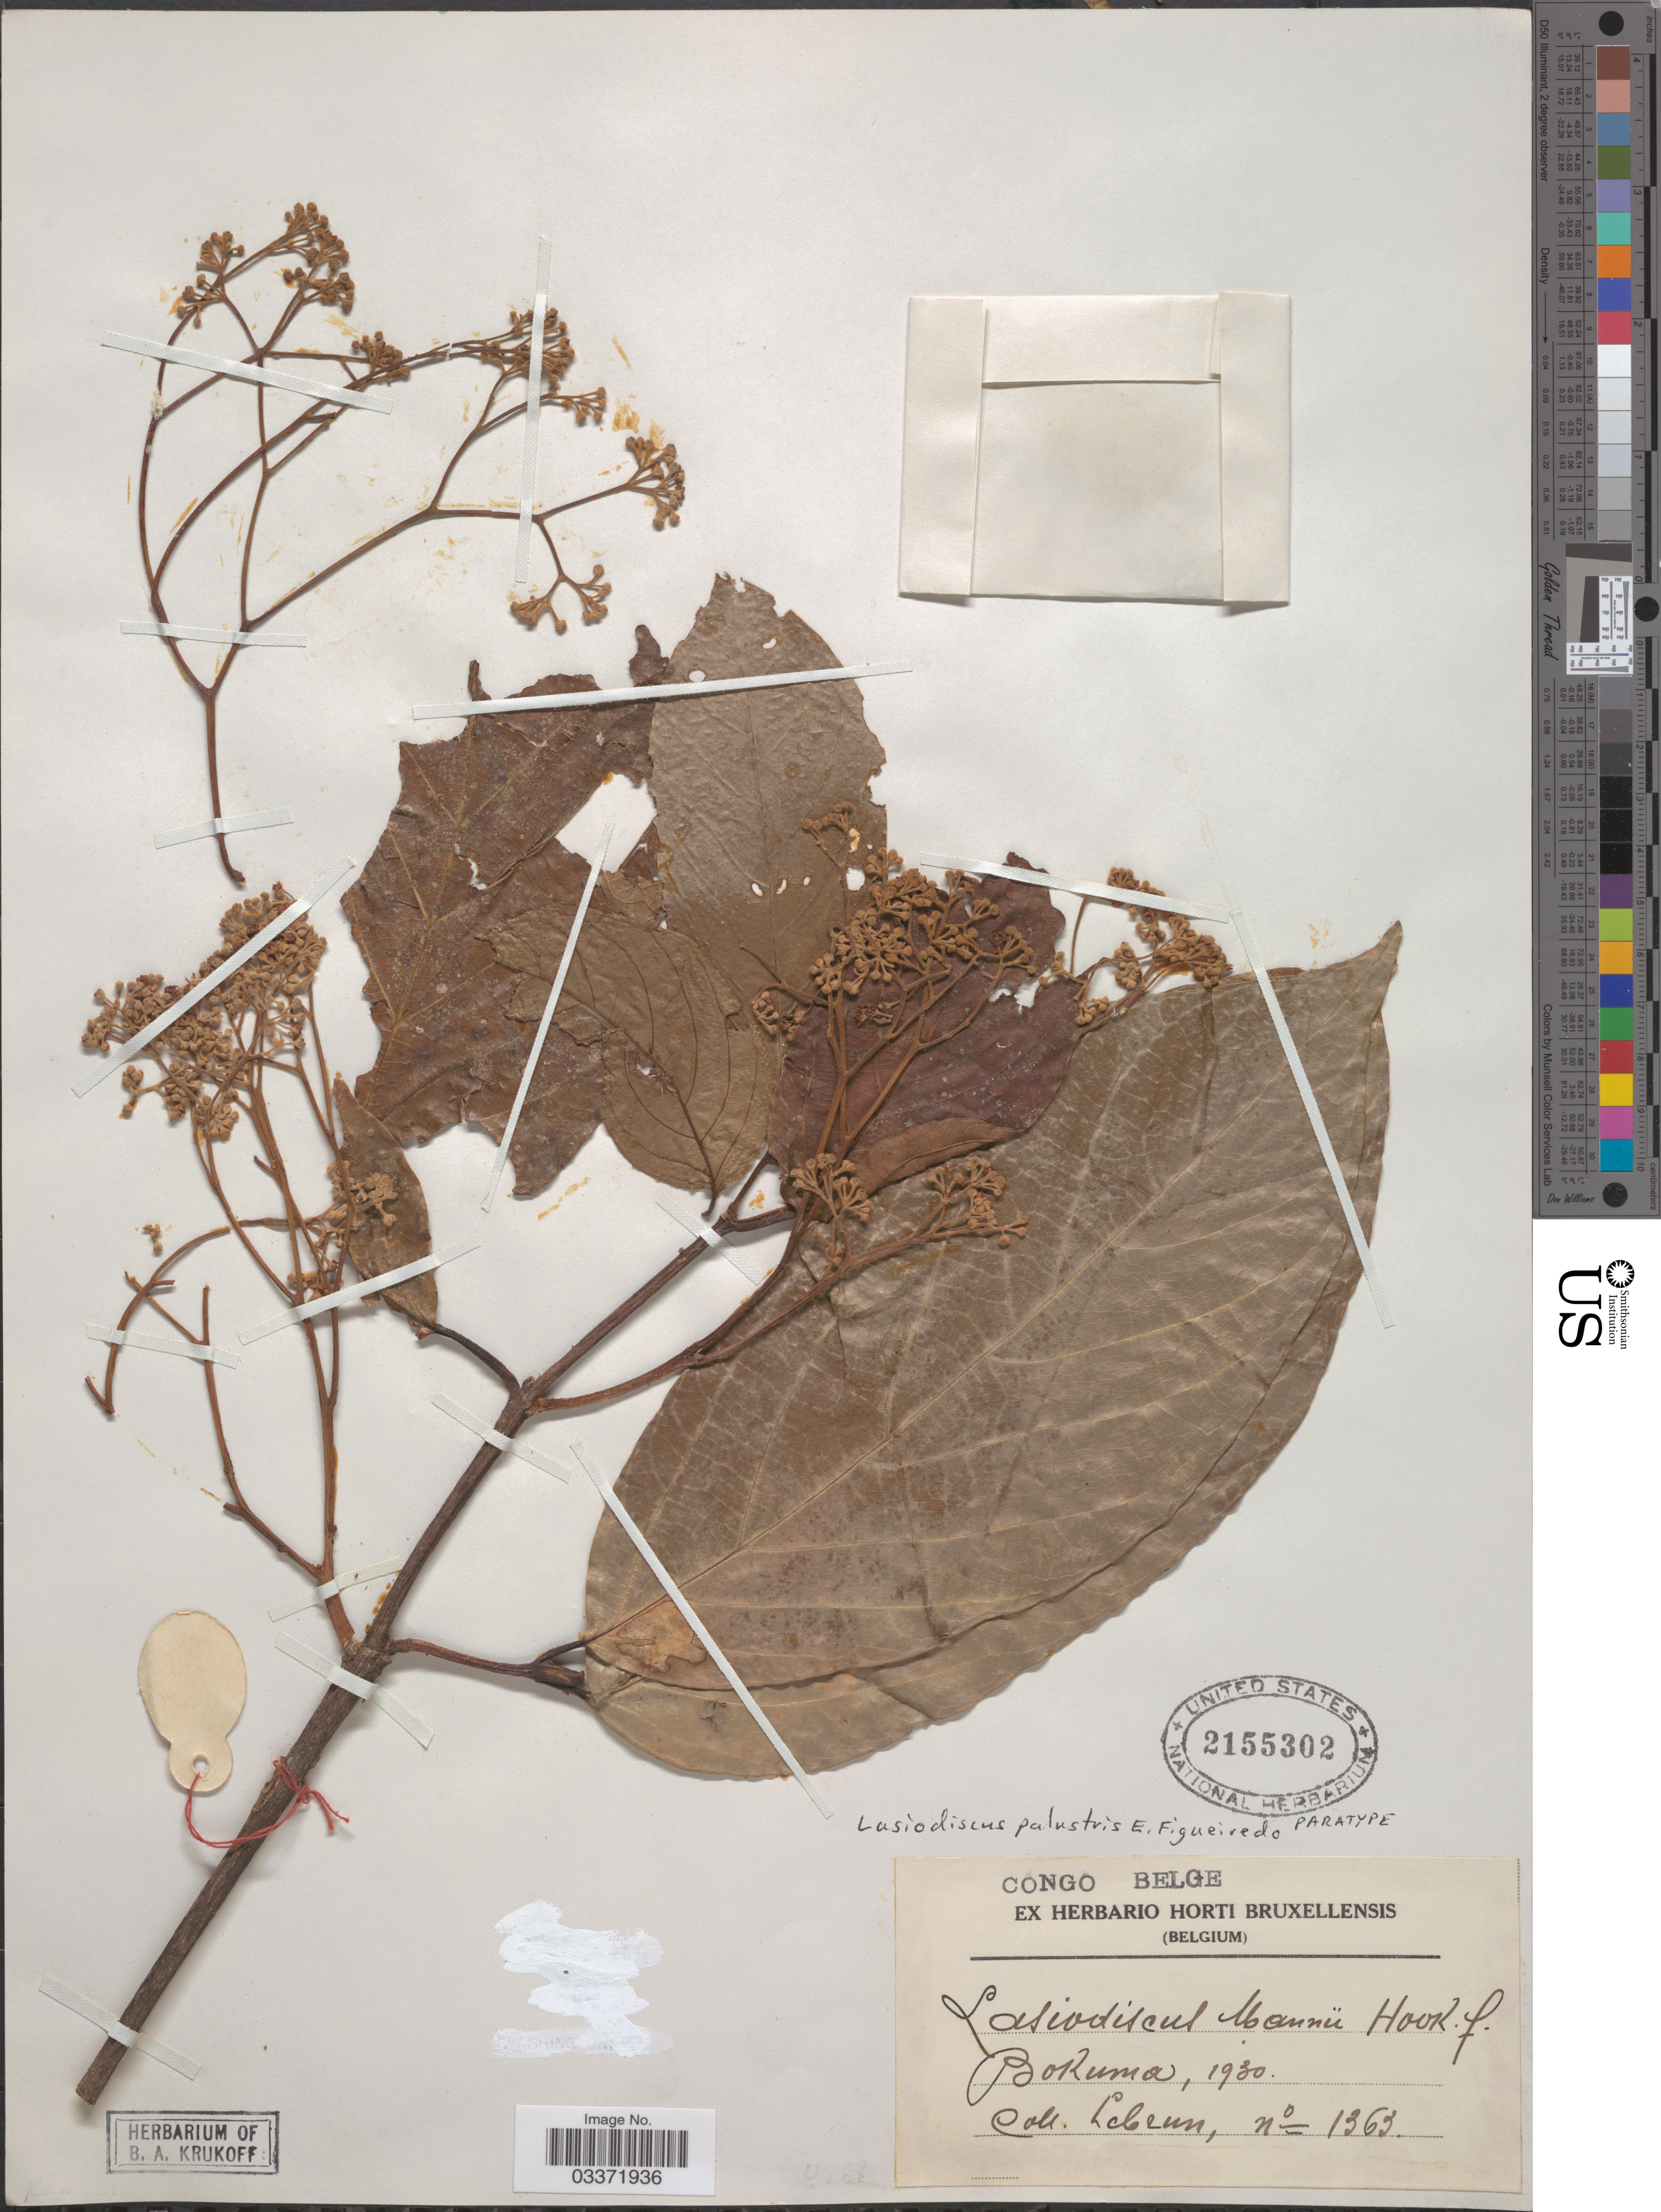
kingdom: Plantae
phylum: Tracheophyta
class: Magnoliopsida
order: Rosales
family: Rhamnaceae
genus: Lasiodiscus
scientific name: Lasiodiscus palustris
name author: Figueiredo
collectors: J.A. Lebrun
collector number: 1363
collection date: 1930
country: Congo, Democratic Republic of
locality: Congo Belge. Bokuma.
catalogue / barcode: US 2155302